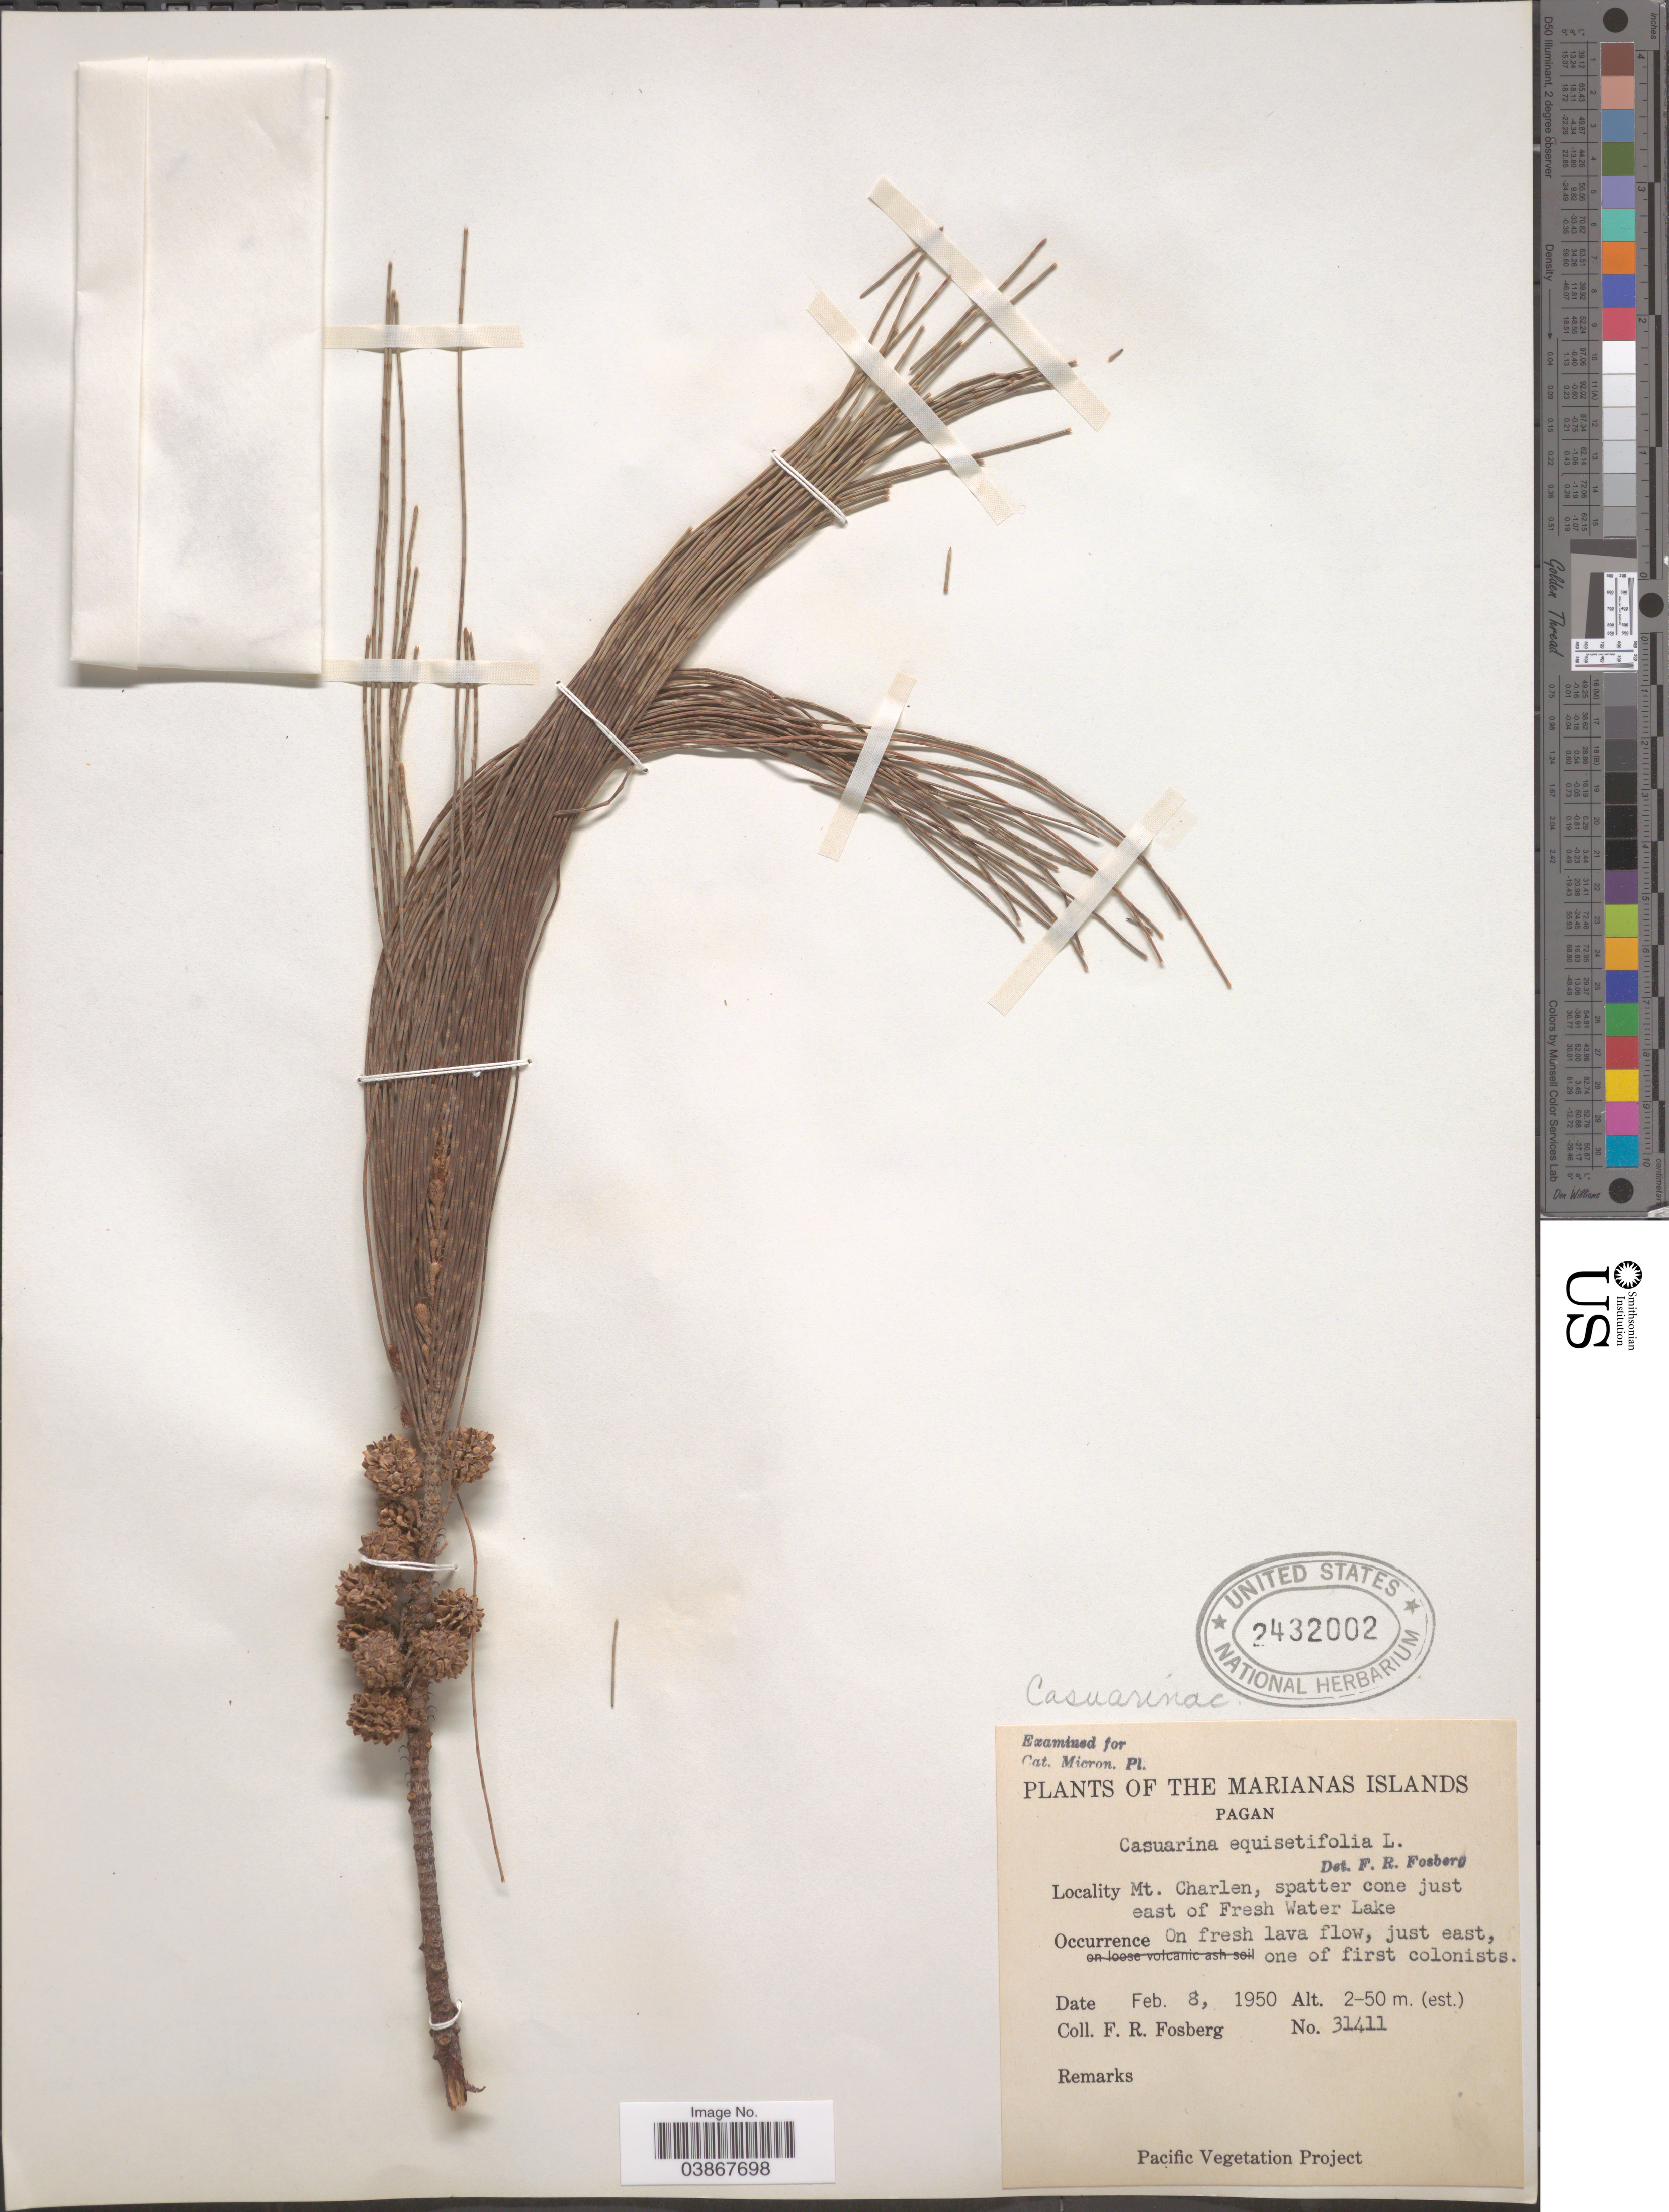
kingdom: Plantae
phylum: Tracheophyta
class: Magnoliopsida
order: Fagales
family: Casuarinaceae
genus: Casuarina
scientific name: Casuarina equisetifolia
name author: L.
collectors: F. R. Fosberg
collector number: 31411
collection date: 1950-02-08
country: Northern Mariana Islands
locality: Marianas Islands. Pagan. Mt. Charlen, spatter cone just east of Fresh Water Lake.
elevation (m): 2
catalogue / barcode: US 2432002